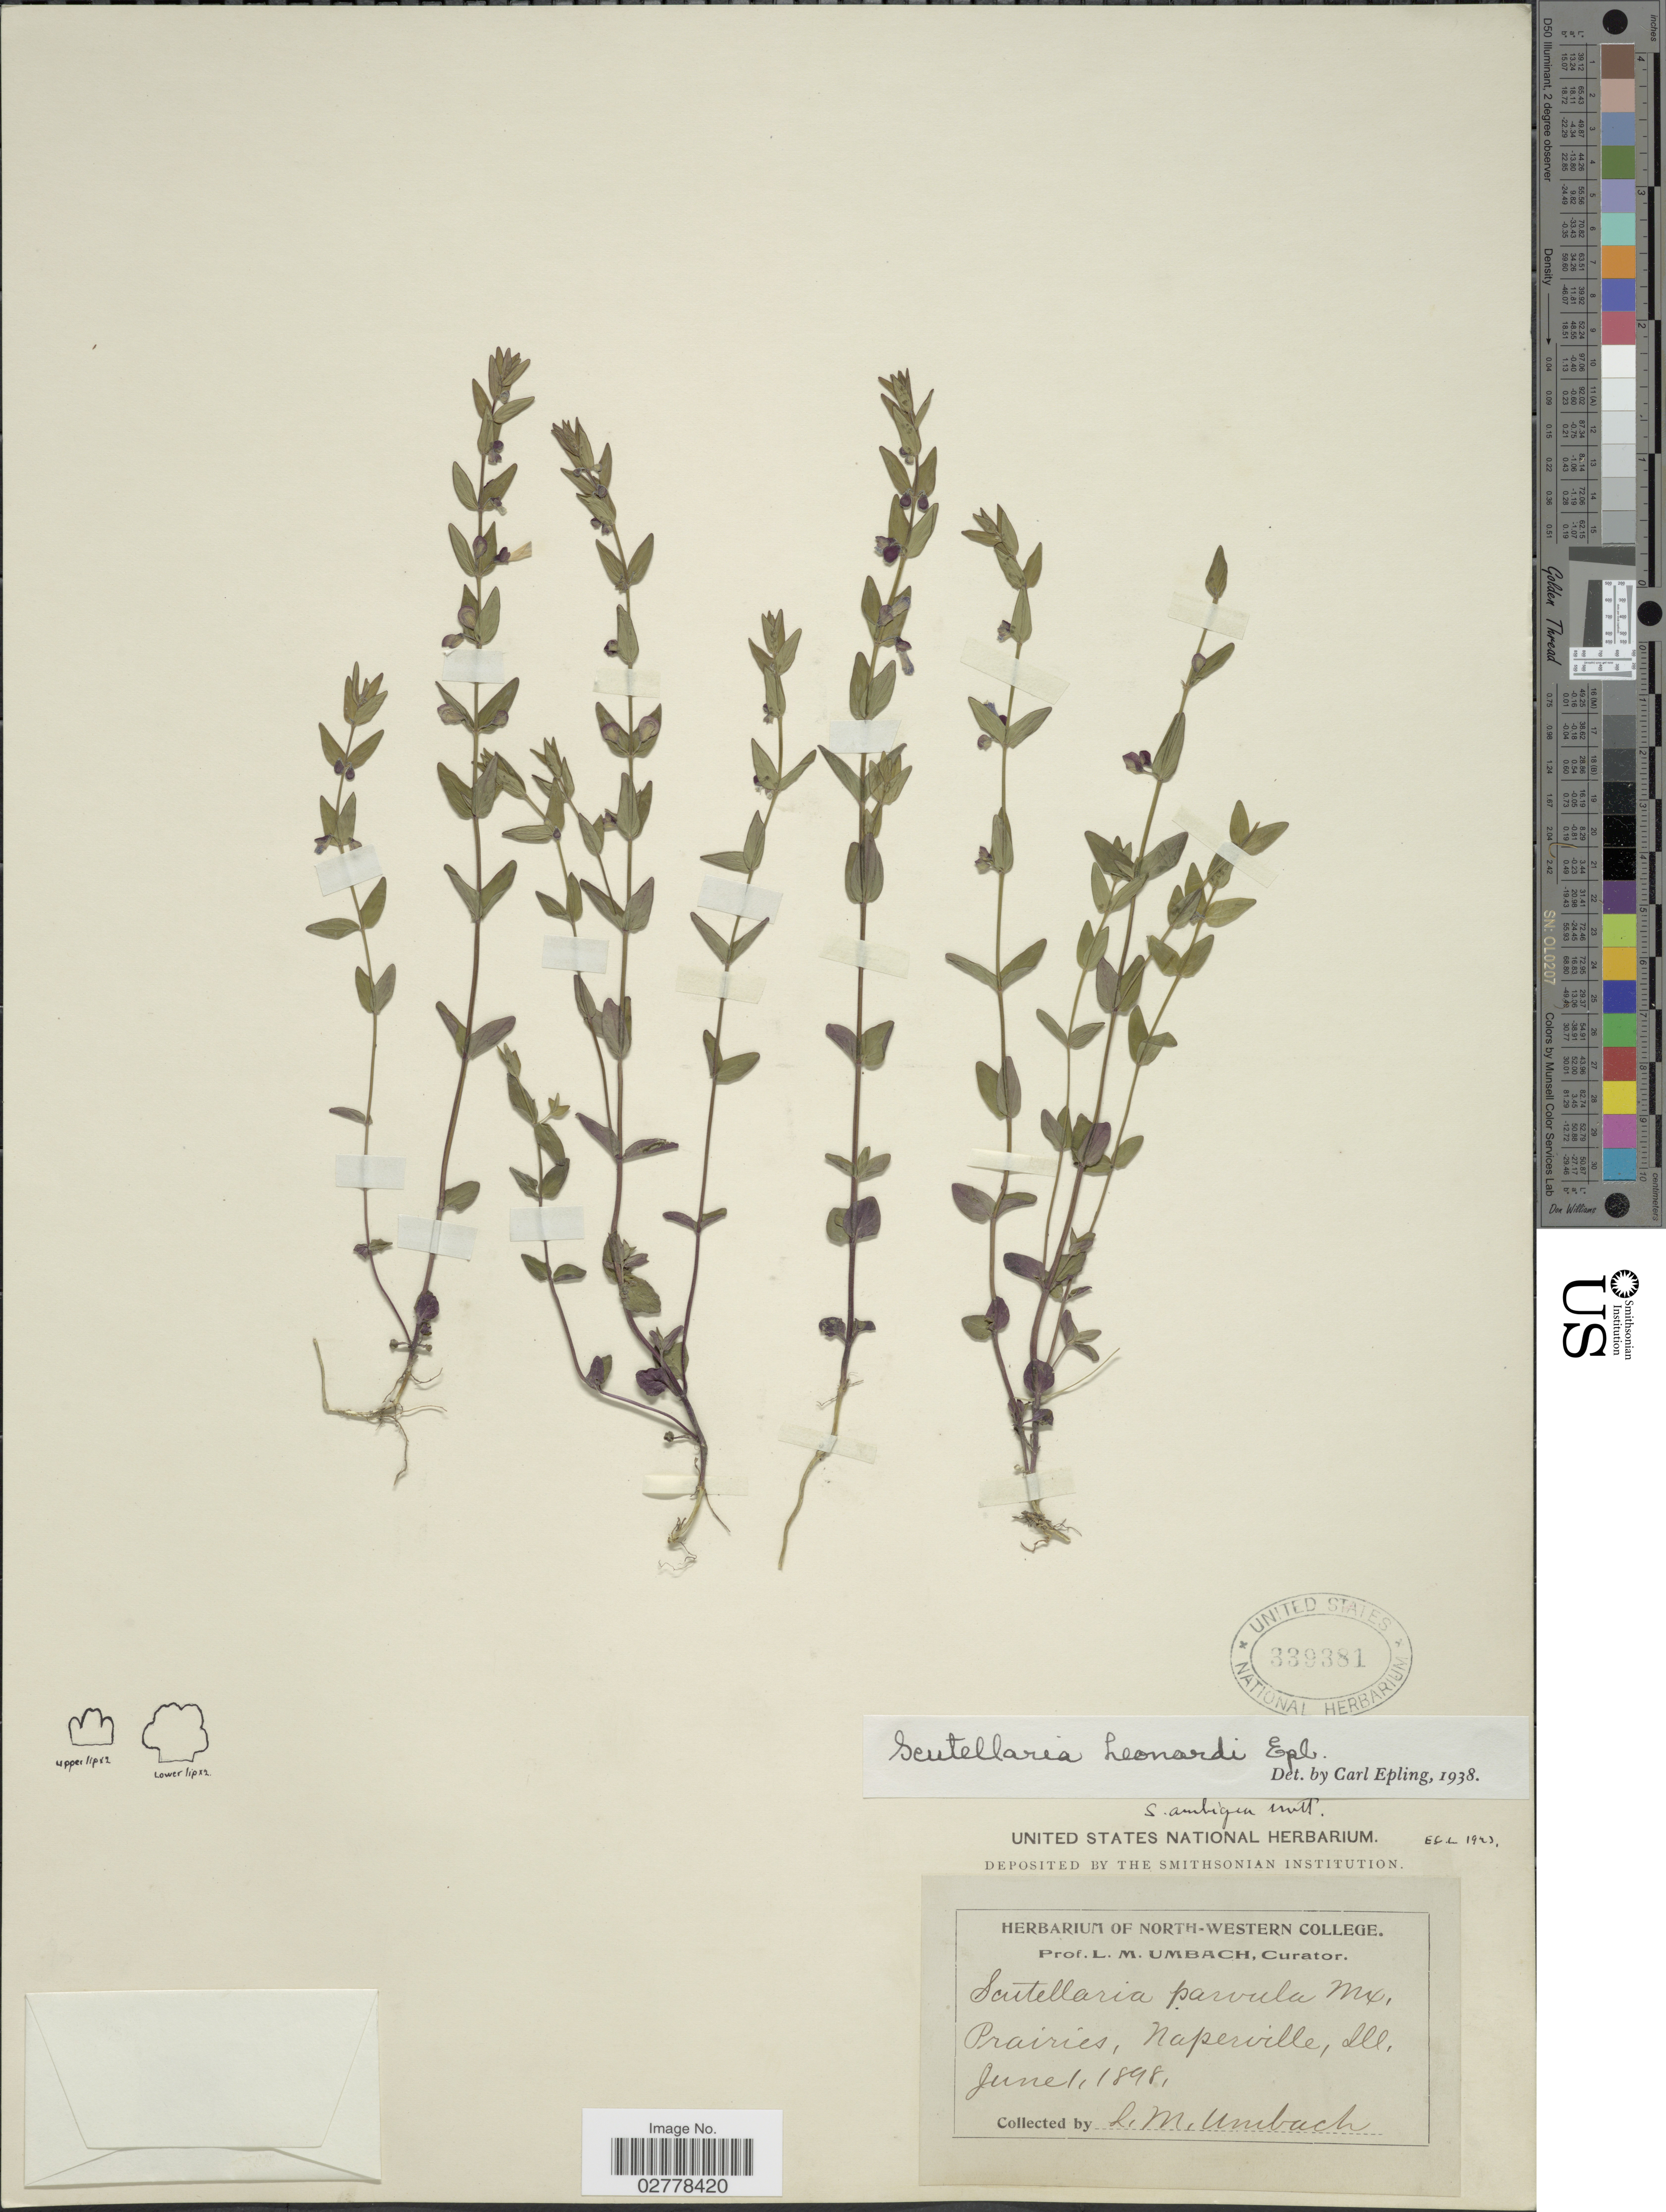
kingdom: Plantae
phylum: Tracheophyta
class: Magnoliopsida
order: Lamiales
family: Lamiaceae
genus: Scutellaria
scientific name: Scutellaria leonardii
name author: Epling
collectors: L. M. Umbach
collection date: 1898-06-01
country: United States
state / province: Illinois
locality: Prairies, Naperville.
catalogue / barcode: US 339381